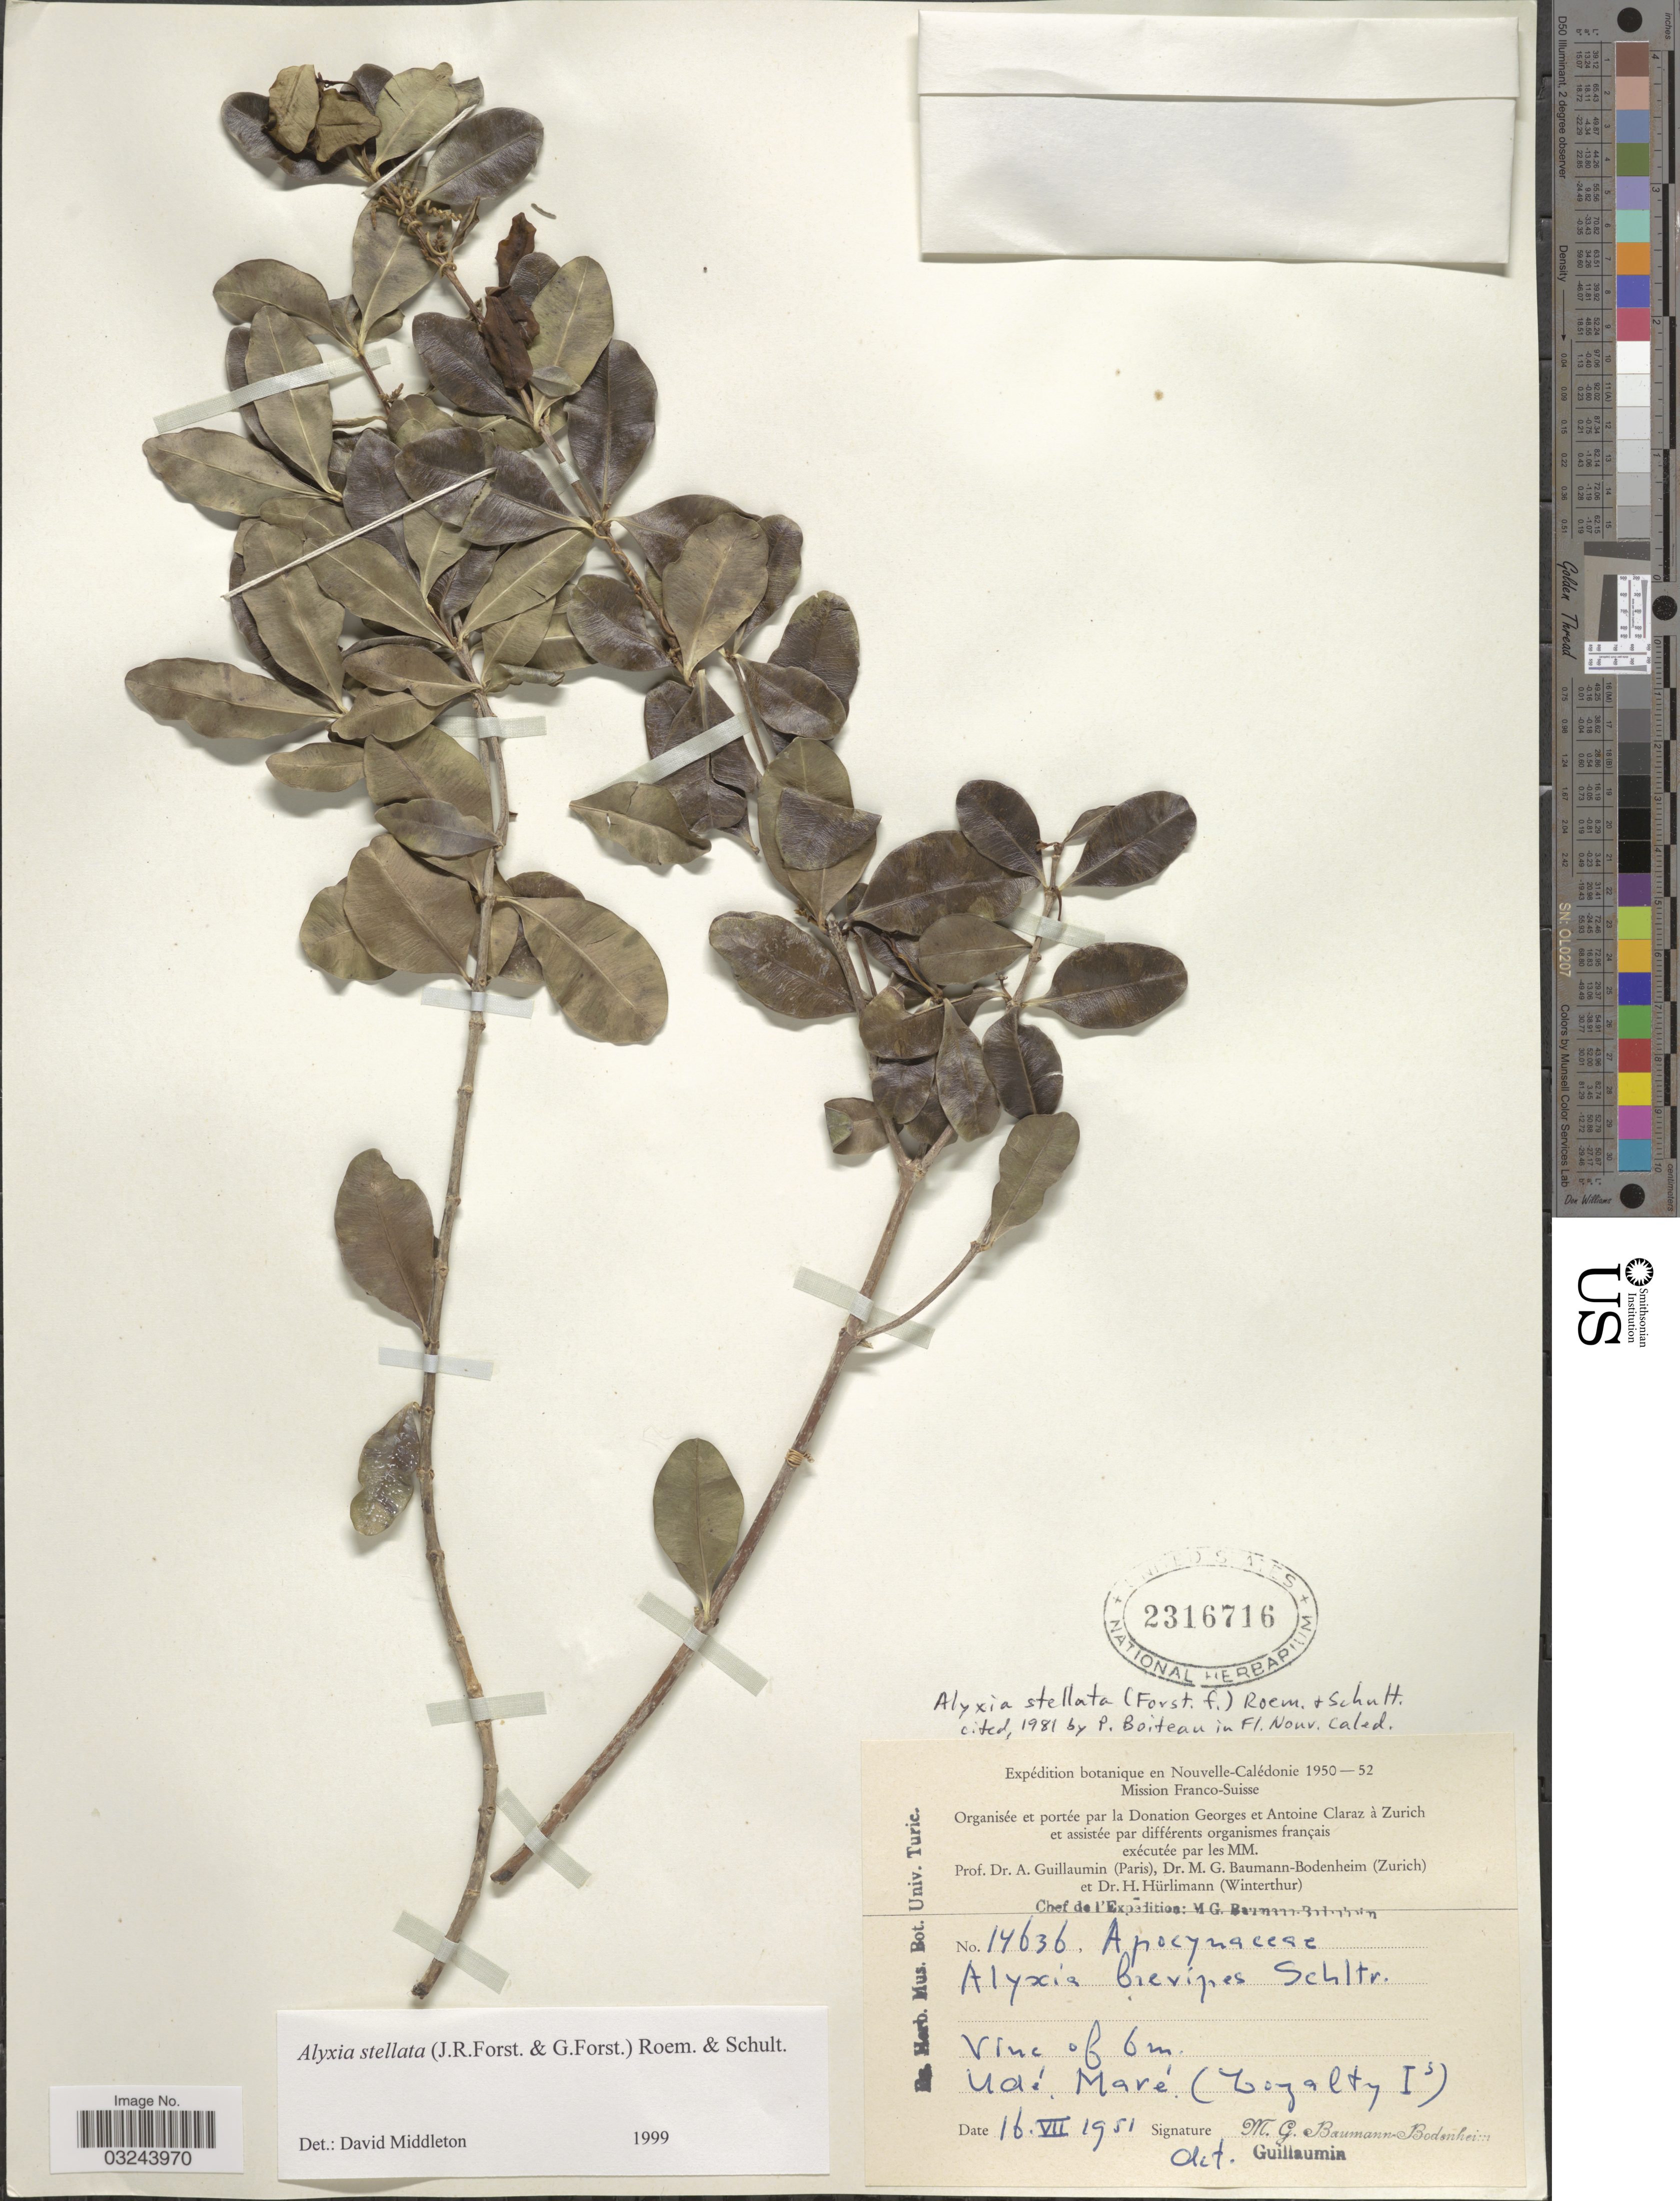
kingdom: Plantae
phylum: Tracheophyta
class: Magnoliopsida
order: Gentianales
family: Apocynaceae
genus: Alyxia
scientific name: Alyxia stellata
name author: (J.R. Forst. & G. Forst.) Roem. & Schult.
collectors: M. G. Baumann-Bodenheim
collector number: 14636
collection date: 1951-07-16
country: New Caledonia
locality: Nouvelle-Calédonie. Udé Maré (Loyalty Is).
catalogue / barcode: US 2316716